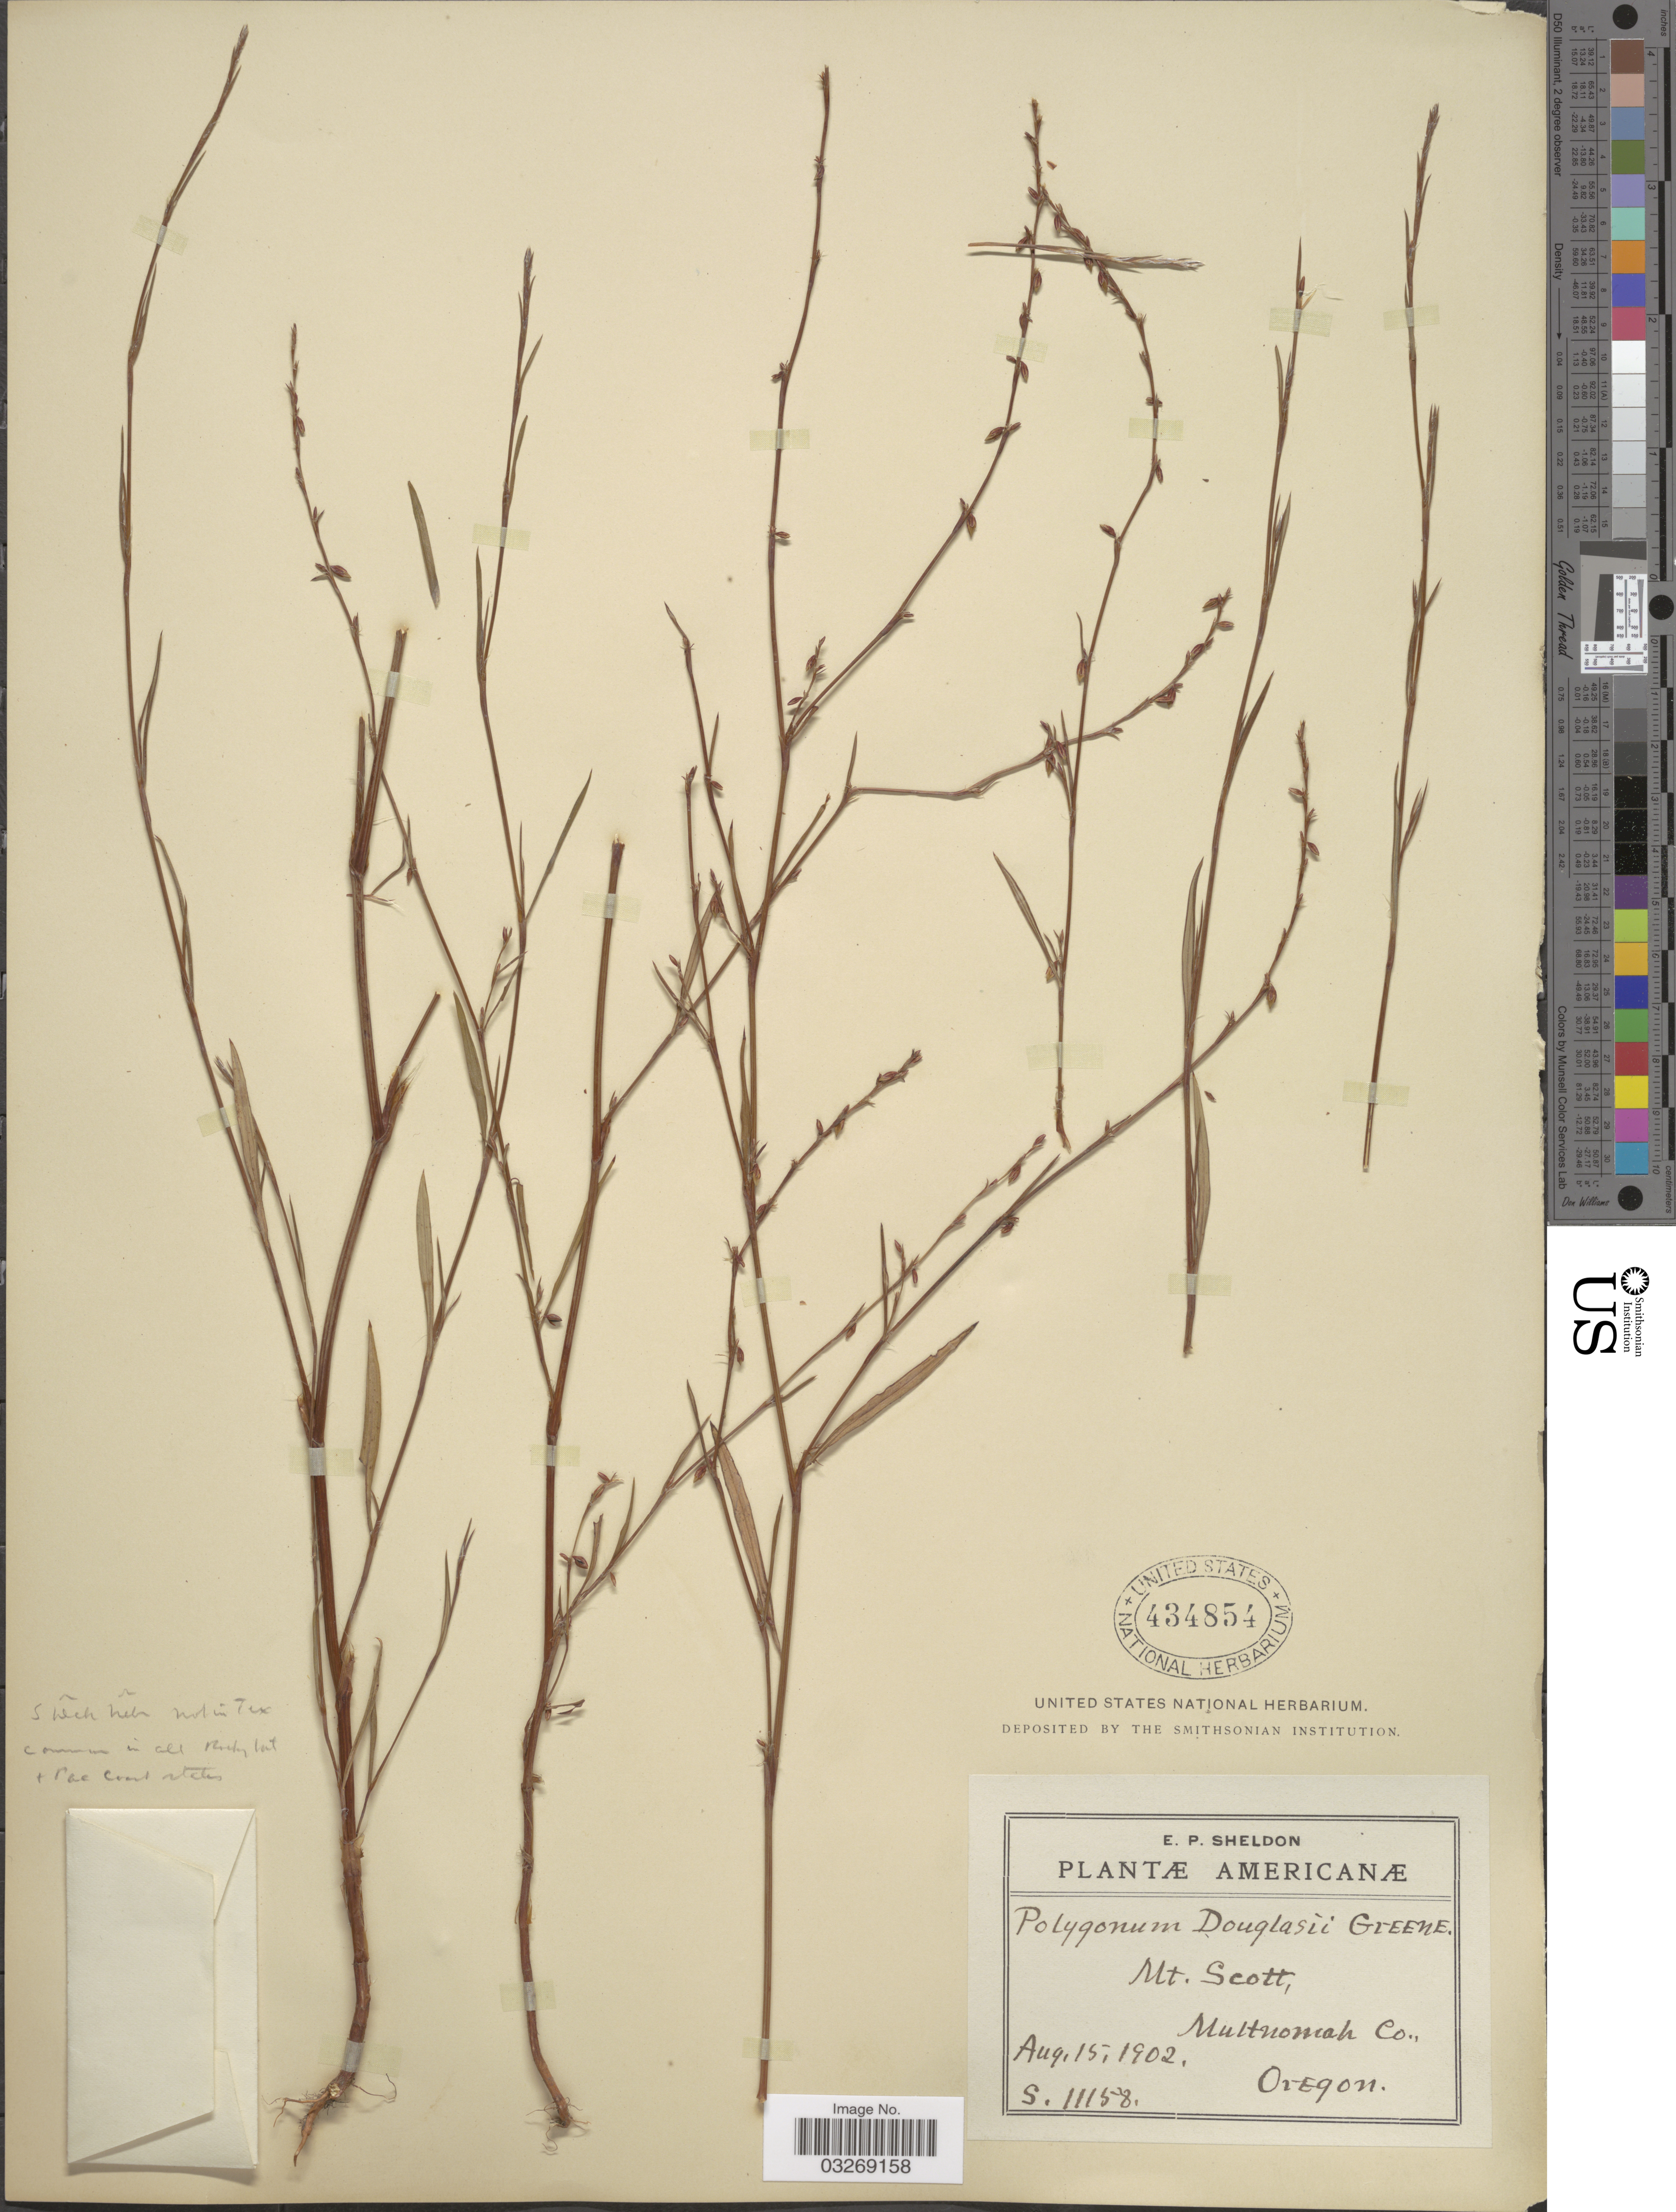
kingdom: Plantae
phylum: Tracheophyta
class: Magnoliopsida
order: Caryophyllales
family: Polygonaceae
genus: Polygonum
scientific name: Polygonum douglasii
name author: Greene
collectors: E. P. Sheldon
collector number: S11158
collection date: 1902-08-15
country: United States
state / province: Oregon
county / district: Multnomah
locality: Mt. Scott, Multnomah Co.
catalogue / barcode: US 434854